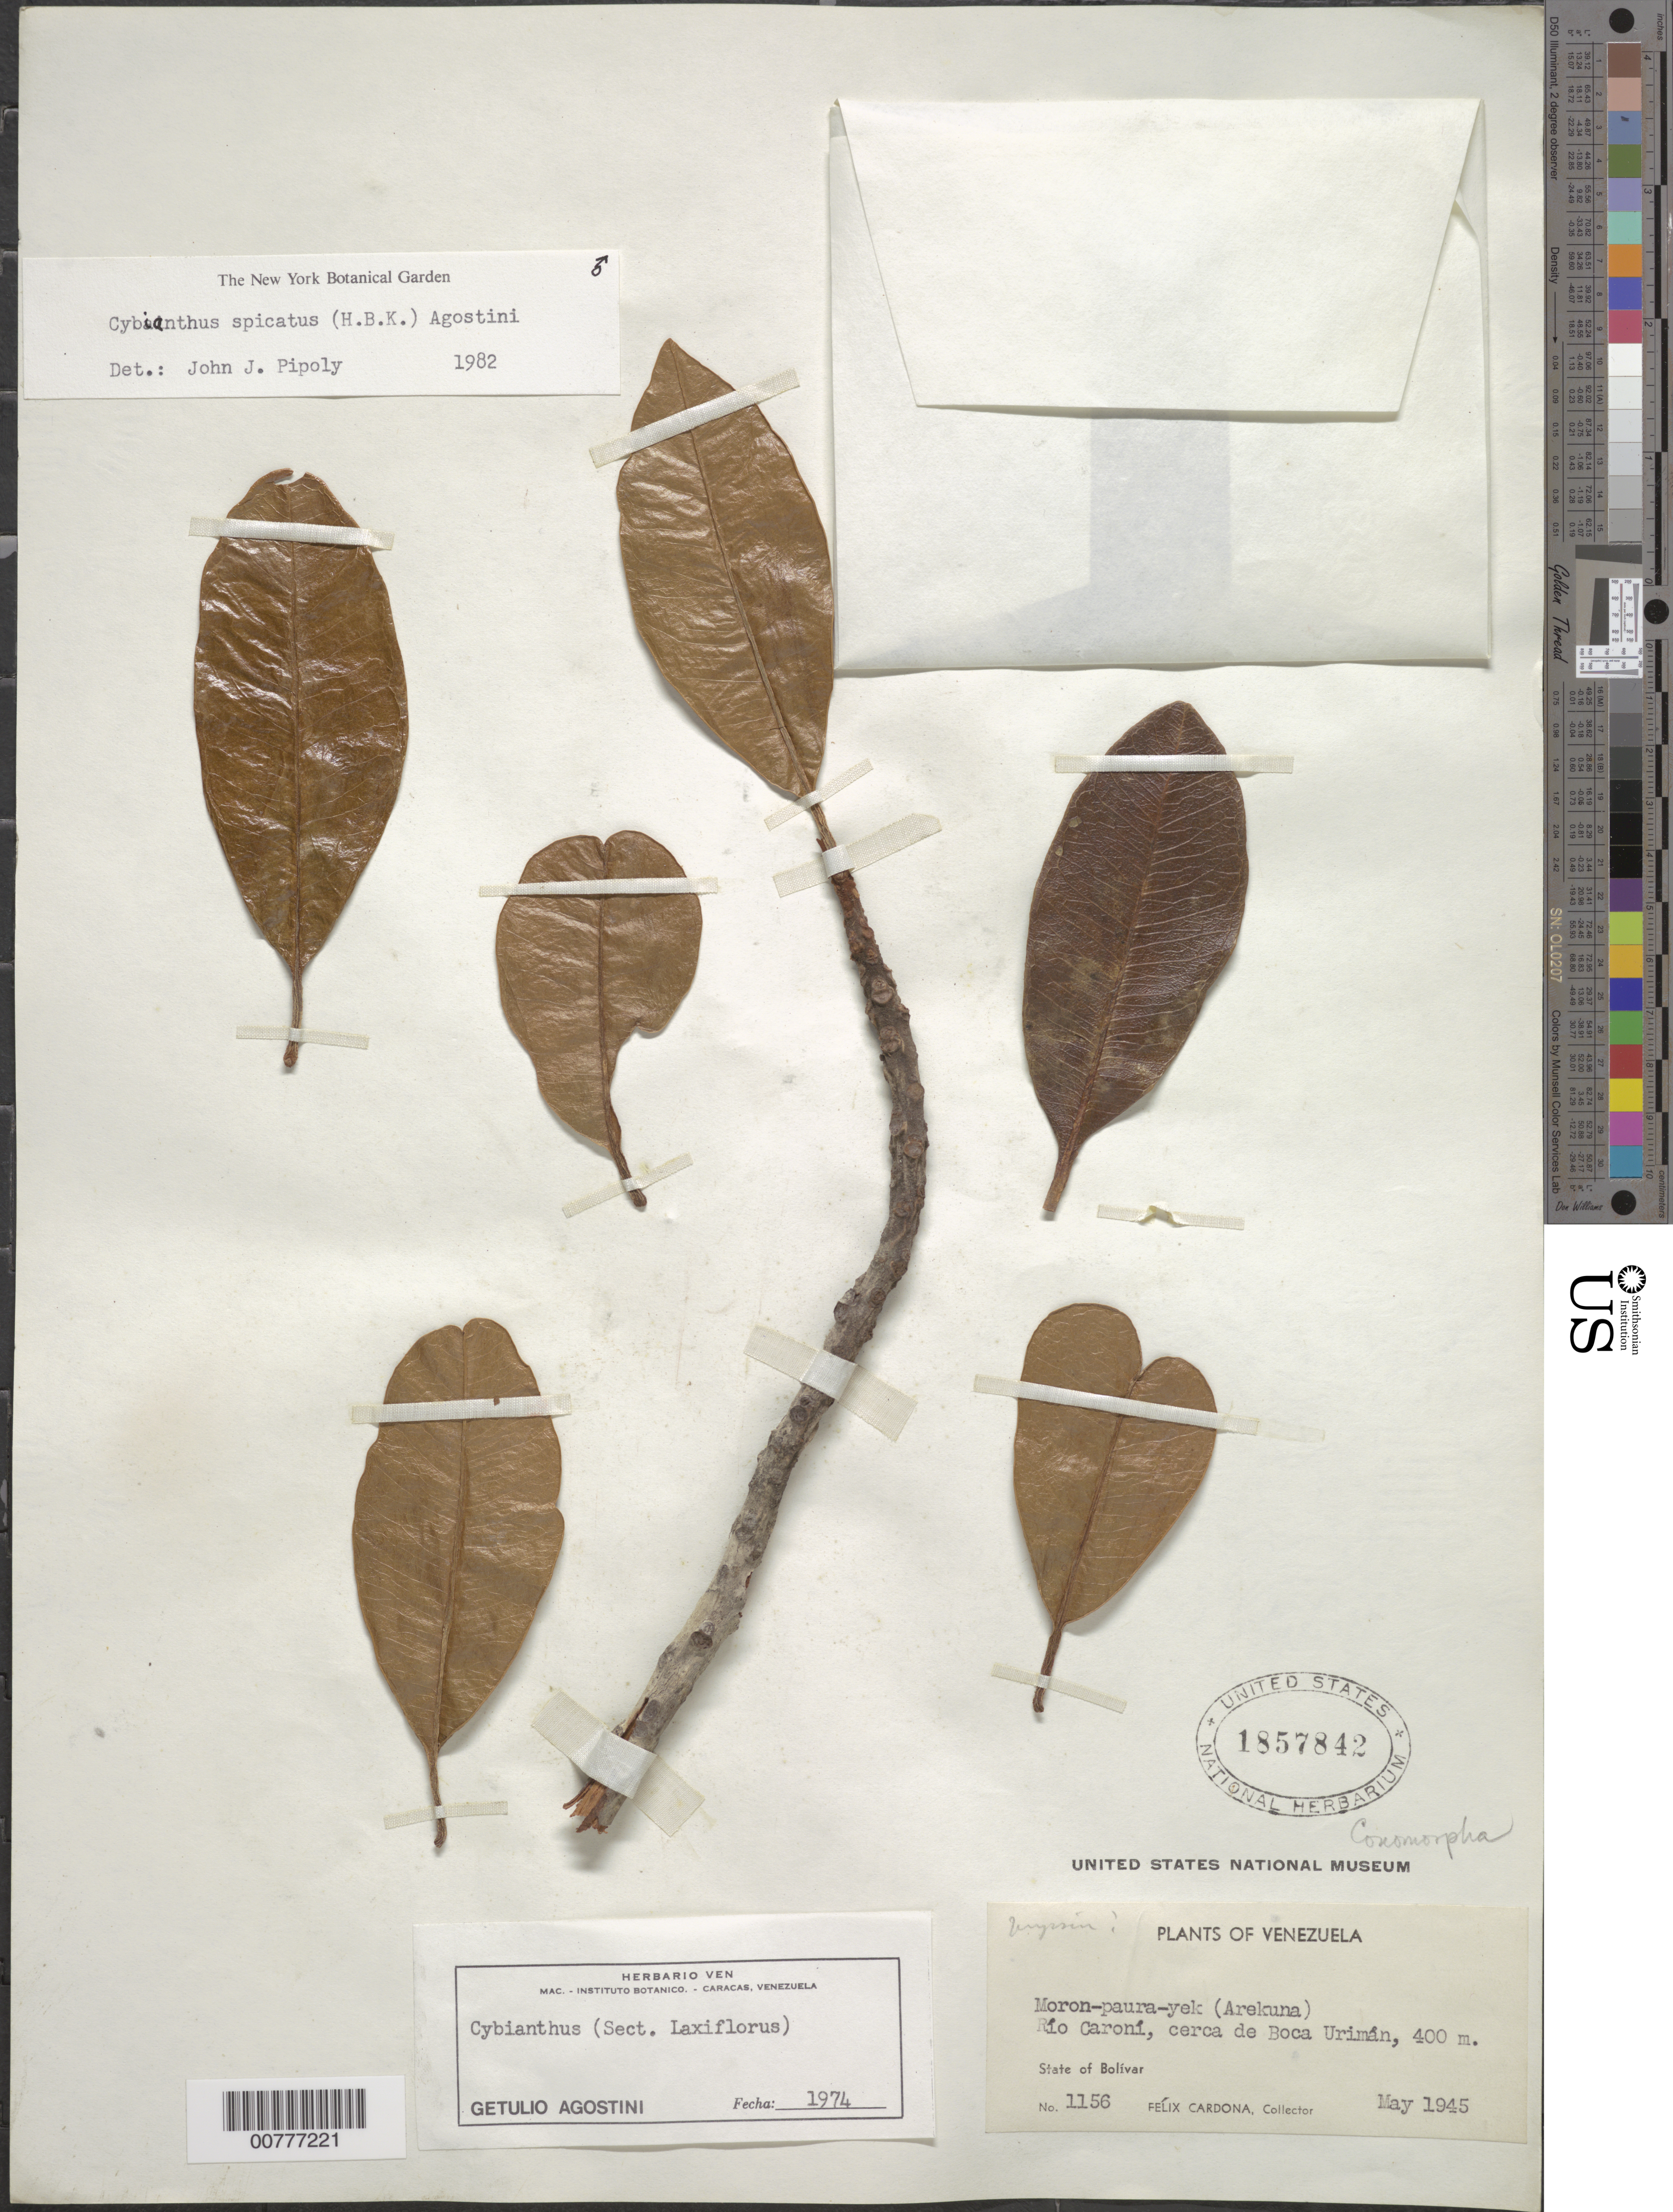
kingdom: Plantae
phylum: Tracheophyta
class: Magnoliopsida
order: Ericales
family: Primulaceae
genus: Cybianthus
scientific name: Cybianthus spicatus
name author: (Kunth) G. Agostini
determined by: Pipoly, J. J., III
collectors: F. Cardona Puig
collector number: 1156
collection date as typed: May-45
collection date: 1945-05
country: Venezuela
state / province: Bolívar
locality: Río Caroní, Boca Urimán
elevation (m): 400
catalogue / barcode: US 1857842